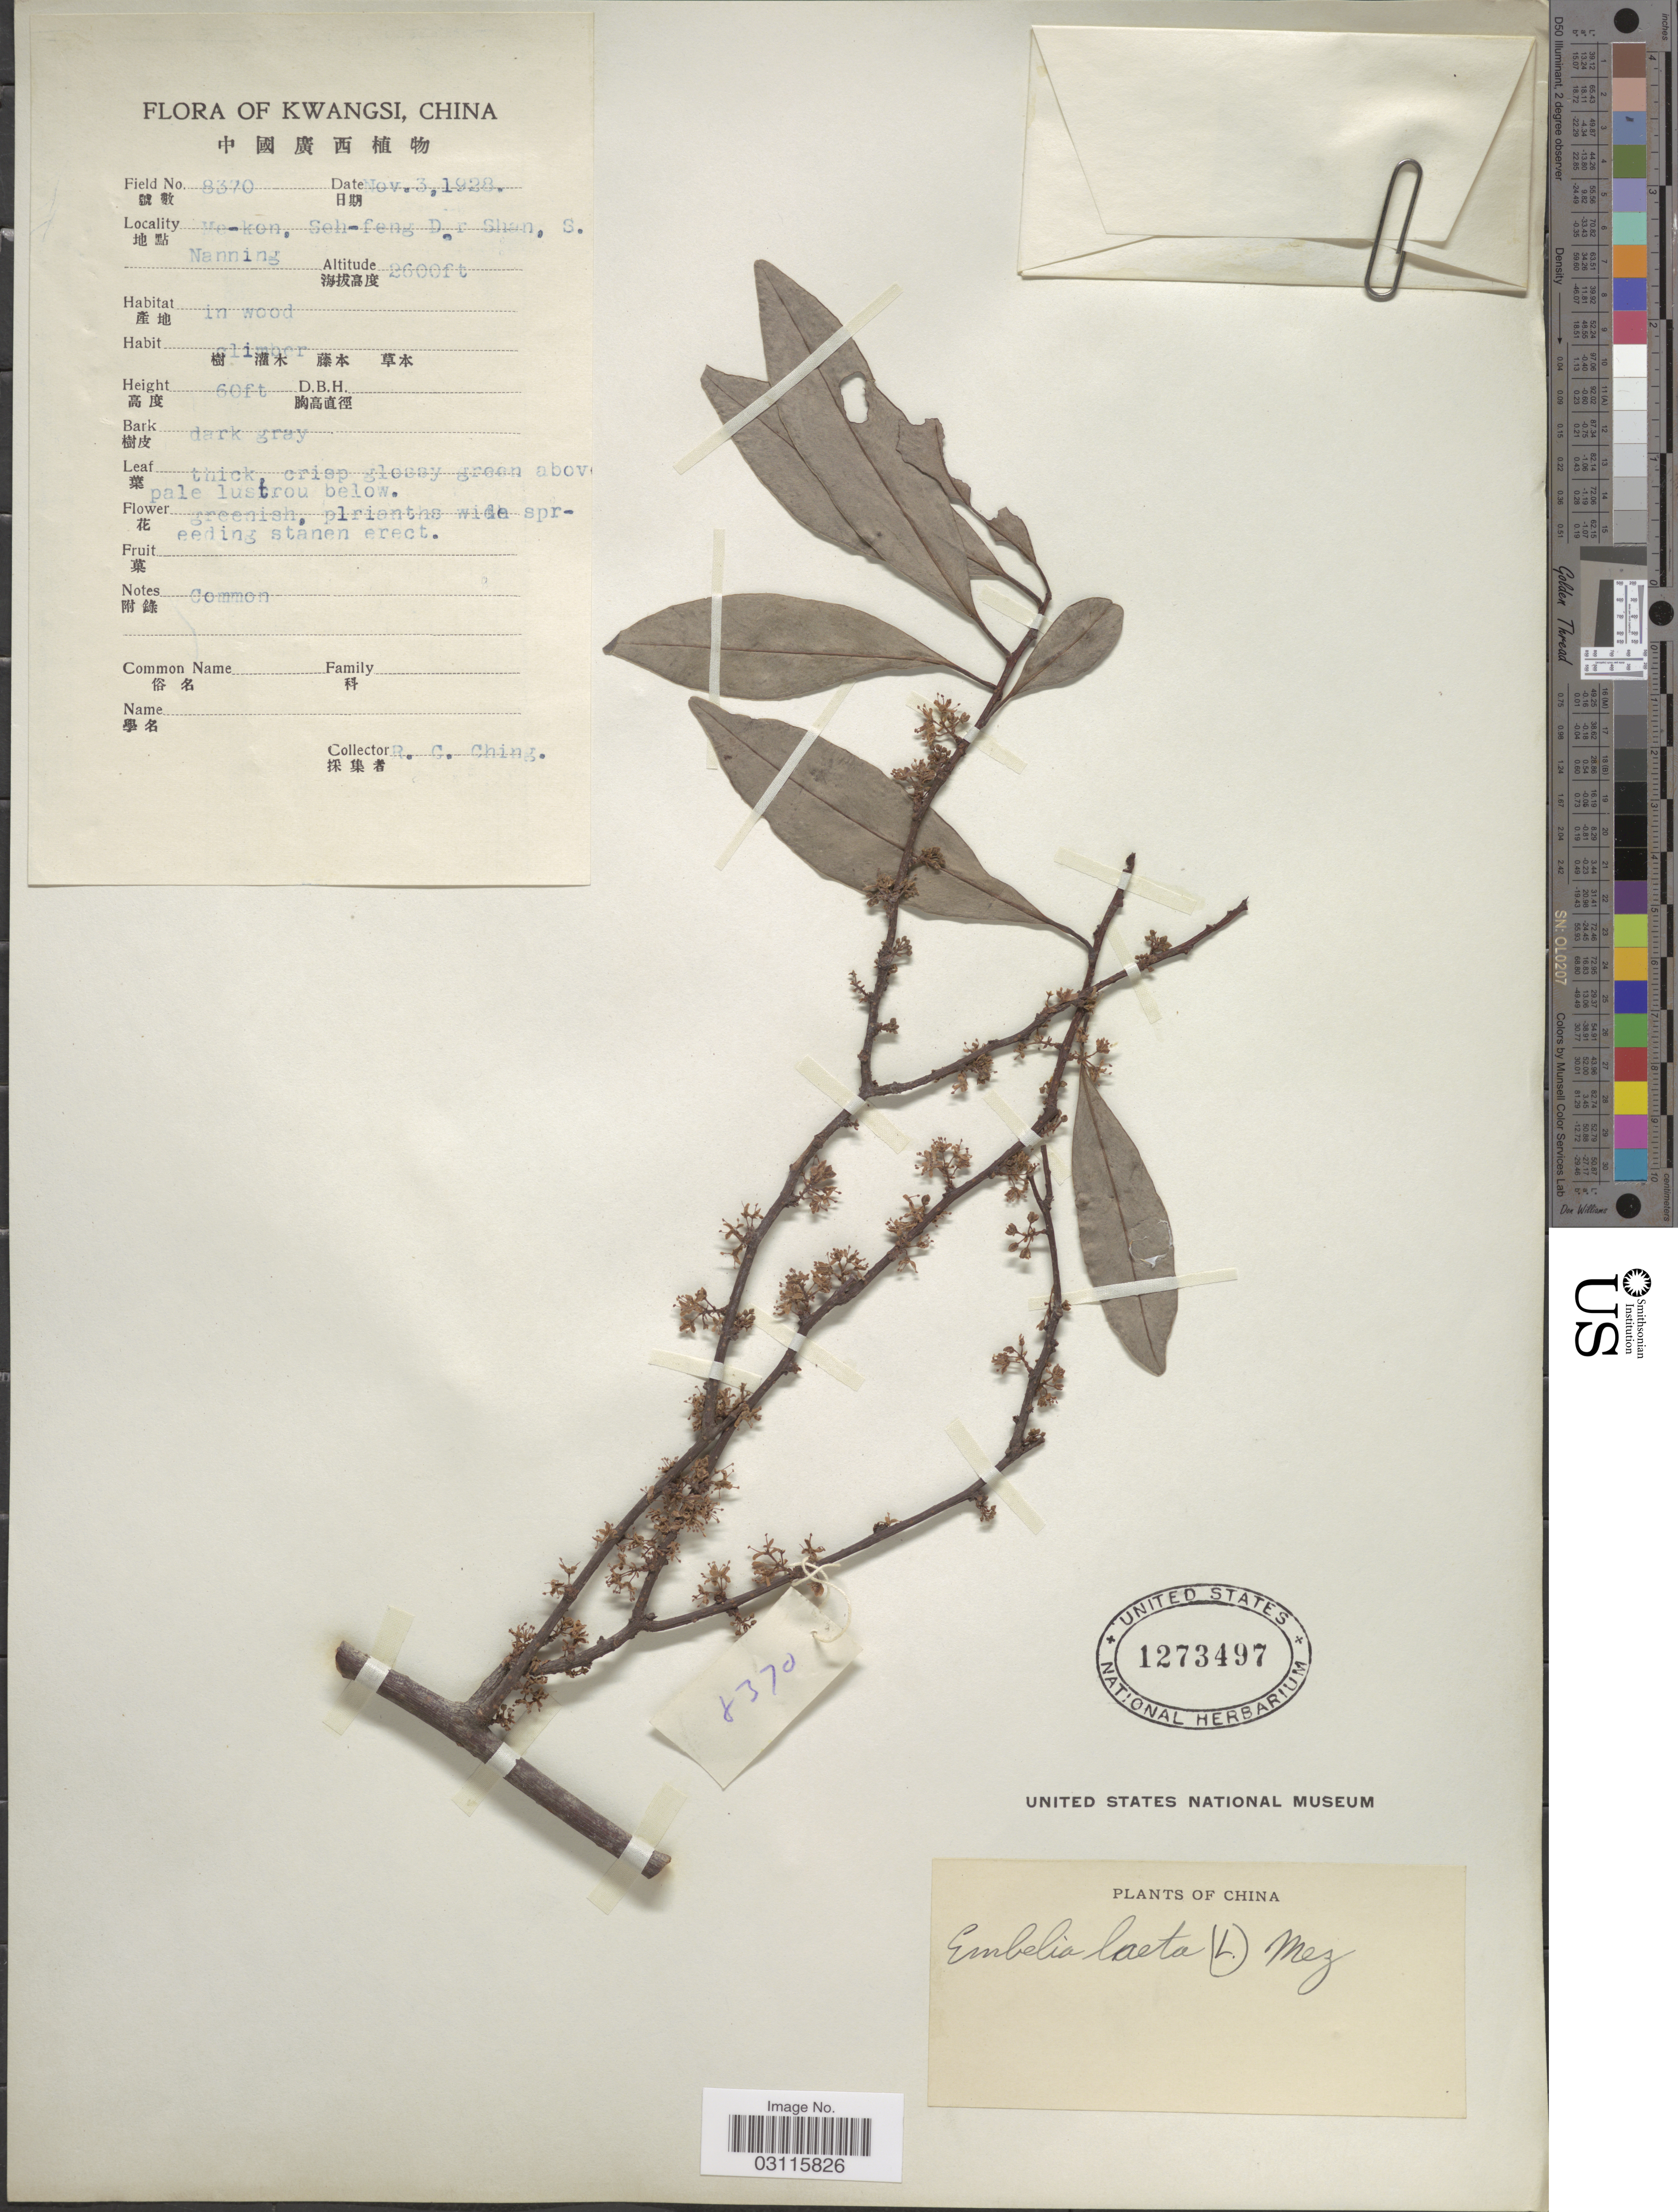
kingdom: Plantae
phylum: Tracheophyta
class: Magnoliopsida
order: Ericales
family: Primulaceae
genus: Embelia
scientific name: Embelia laeta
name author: (L.) Mez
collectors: R. C. Ching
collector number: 8370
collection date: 1928-11-03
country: China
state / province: Guangxi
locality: Kwangsi. Me-kon, Seh-feng Dar Shan, S. Nanning.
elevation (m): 792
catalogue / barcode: US 1273497